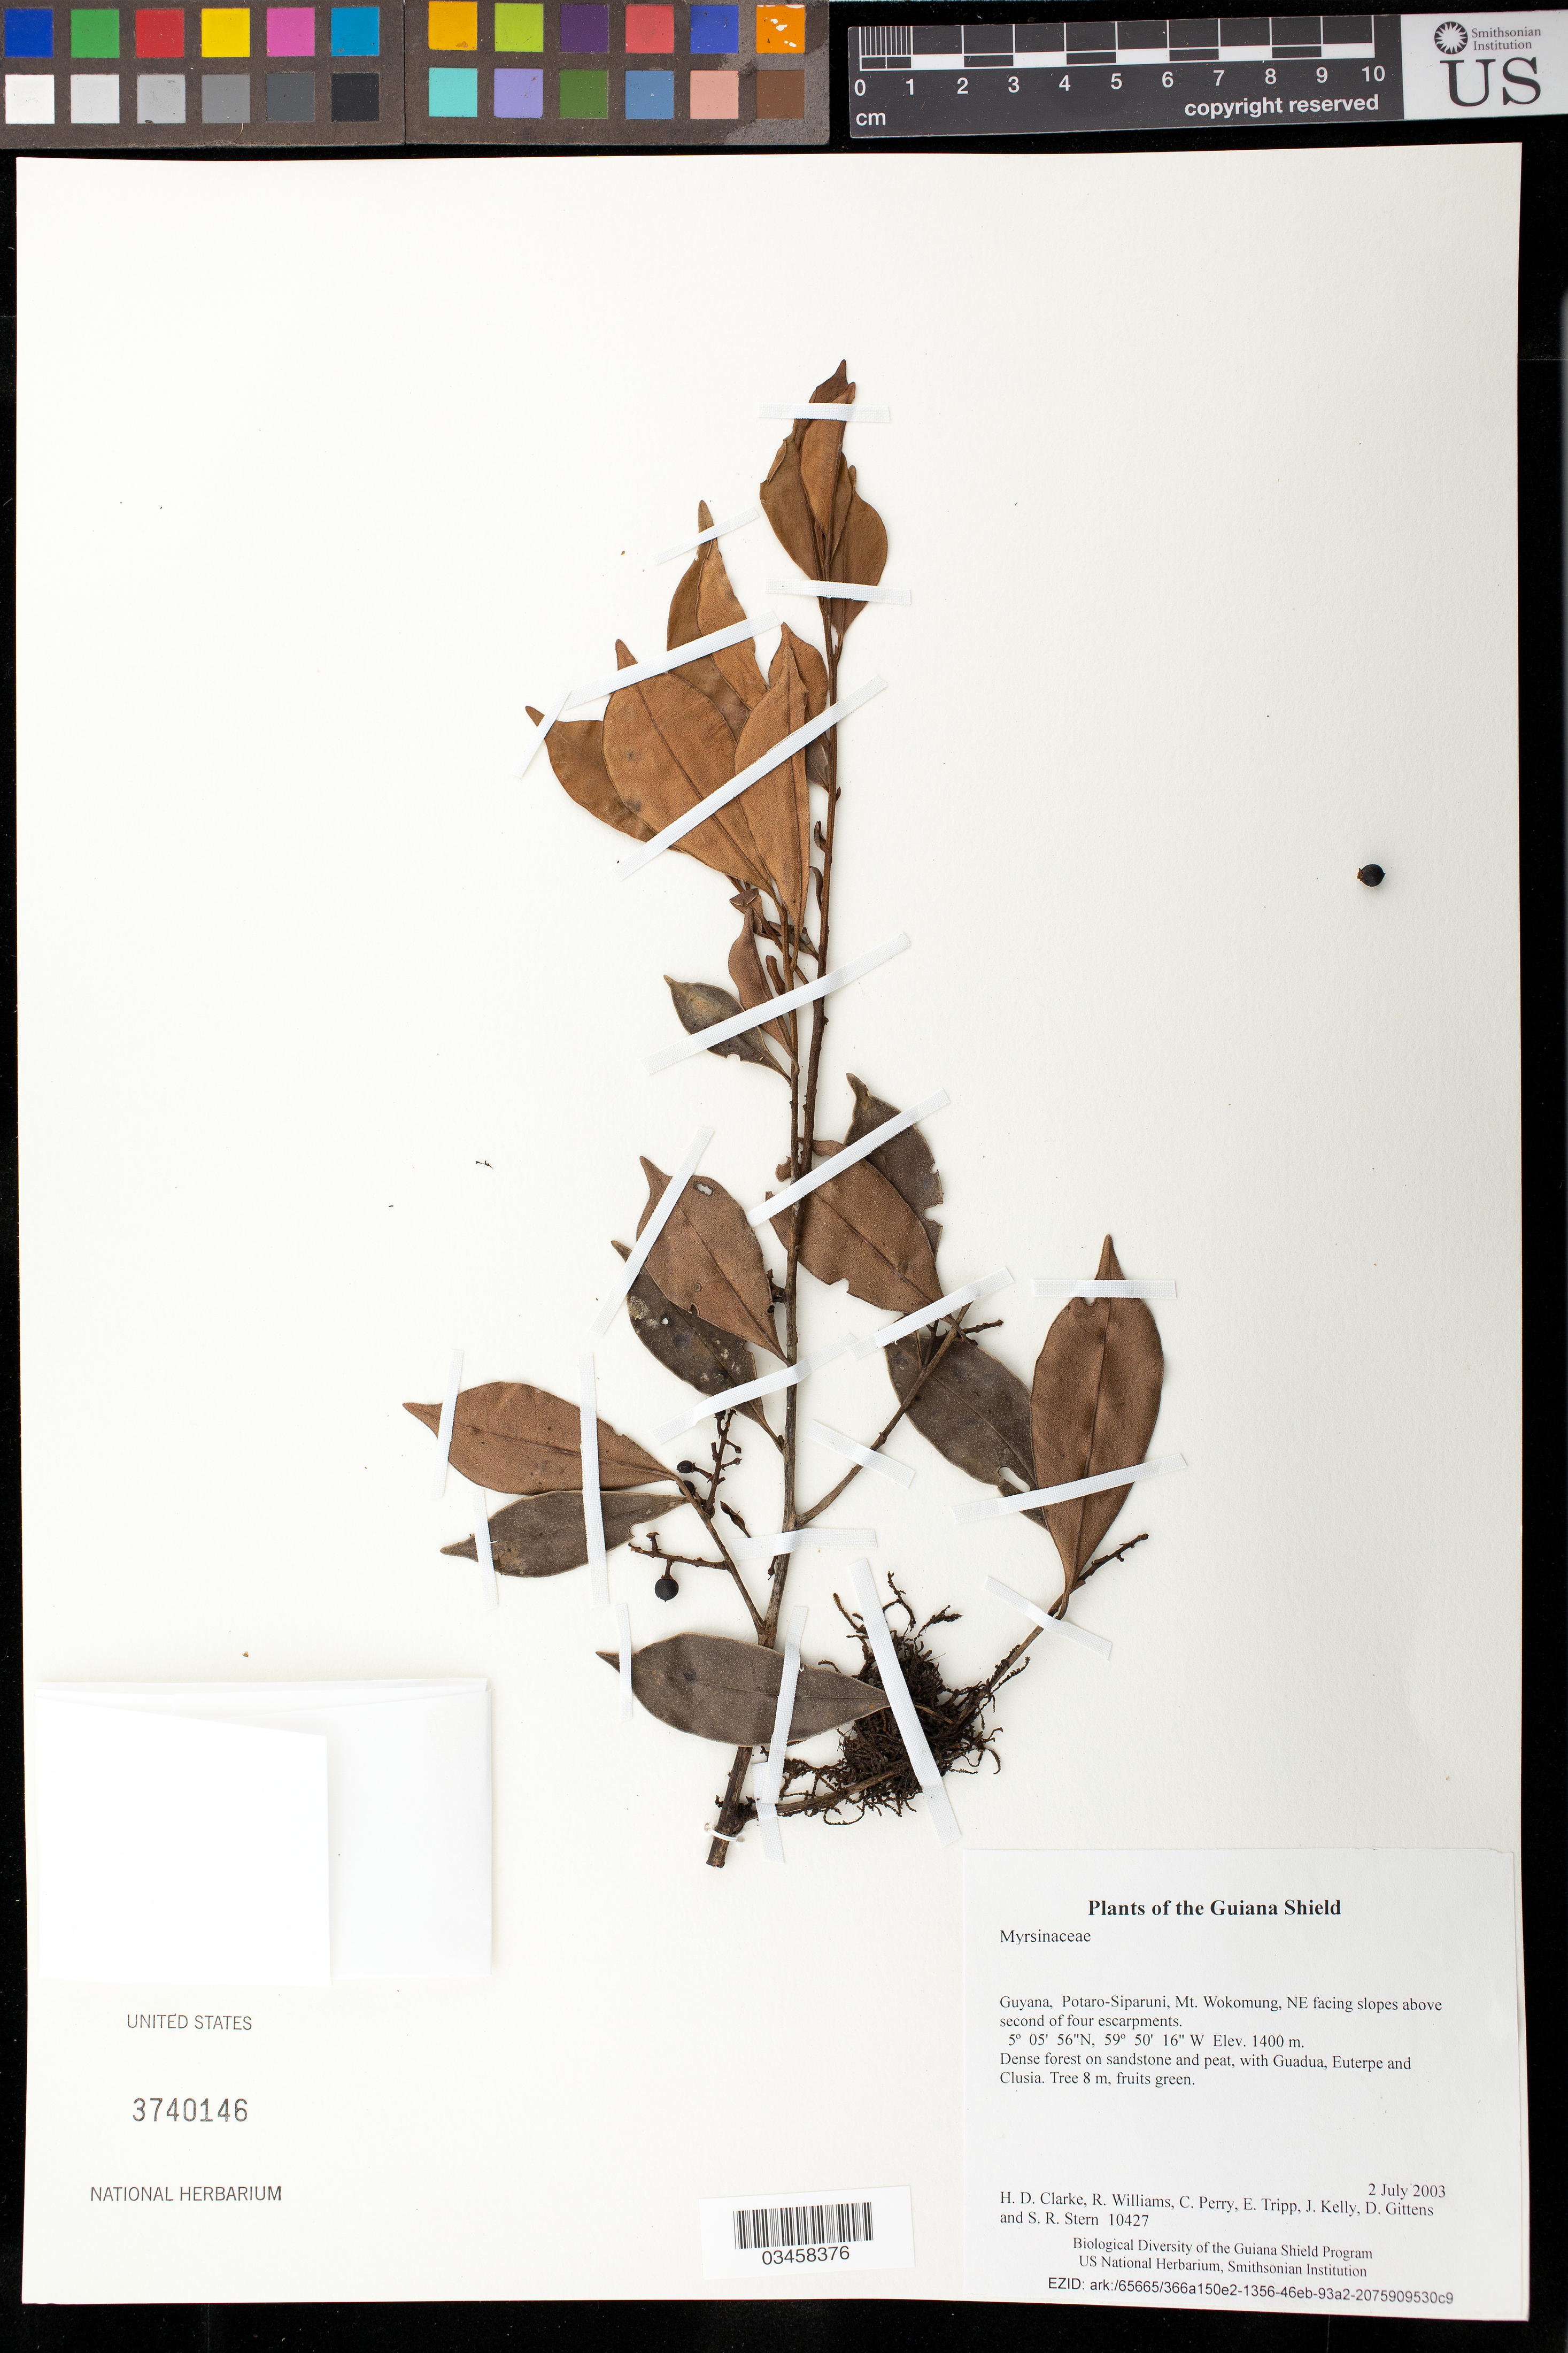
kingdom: Plantae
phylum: Tracheophyta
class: Magnoliopsida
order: Ericales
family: Primulaceae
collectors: H. D. Clarke, R. Williams, C. Perry, E. Tripp, J. Kelly, D. Gittens & S. R. Stern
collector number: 10427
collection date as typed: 2 July 2003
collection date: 2003-07-02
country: Guyana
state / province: Potaro-Siparuni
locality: Mt. Wokomung, NE facing slopes above second of four escarpments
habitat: Dense forest on sandstone and peat, with Guadua, Euterpe and Clusia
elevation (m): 1400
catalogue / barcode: US 3740146